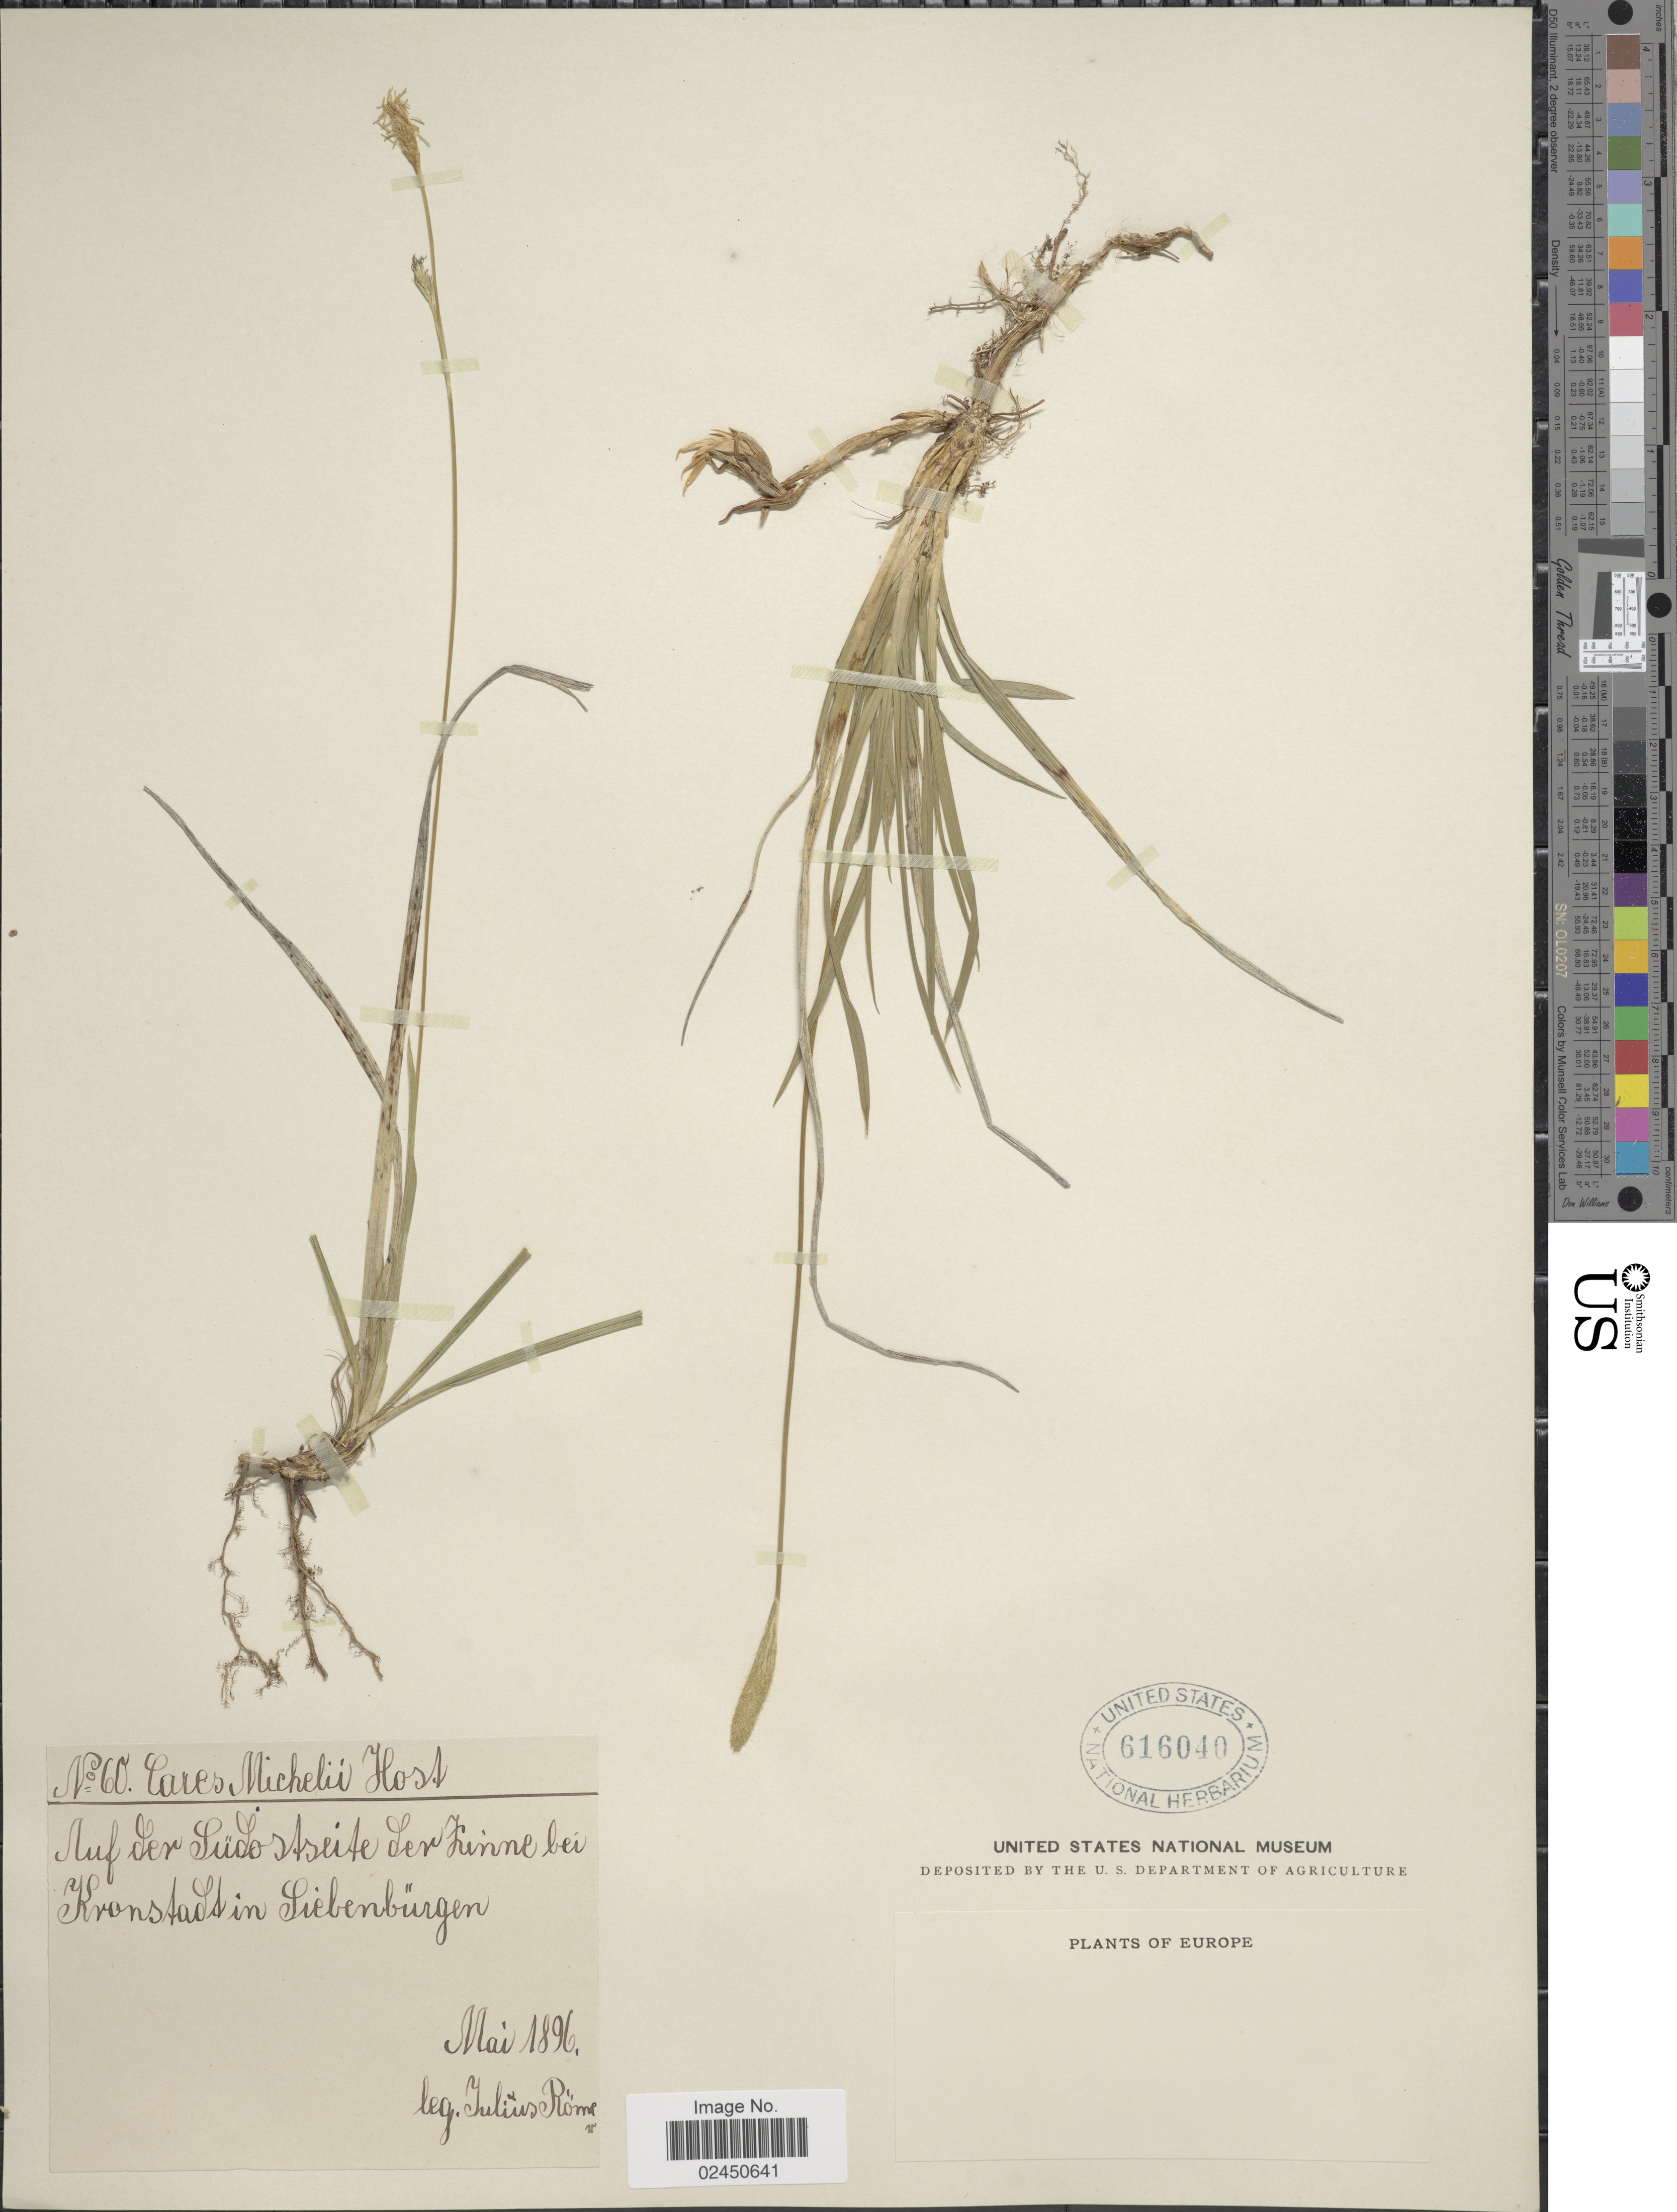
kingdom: Plantae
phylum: Tracheophyta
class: Liliopsida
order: Poales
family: Cyperaceae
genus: Carex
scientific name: Carex michelii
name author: Host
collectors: J. Romer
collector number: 60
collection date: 1896-05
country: Romania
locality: Europe. Auf der Sudo Aseite der Funne bei Kronstadt in Siebenburgen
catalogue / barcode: US 616040